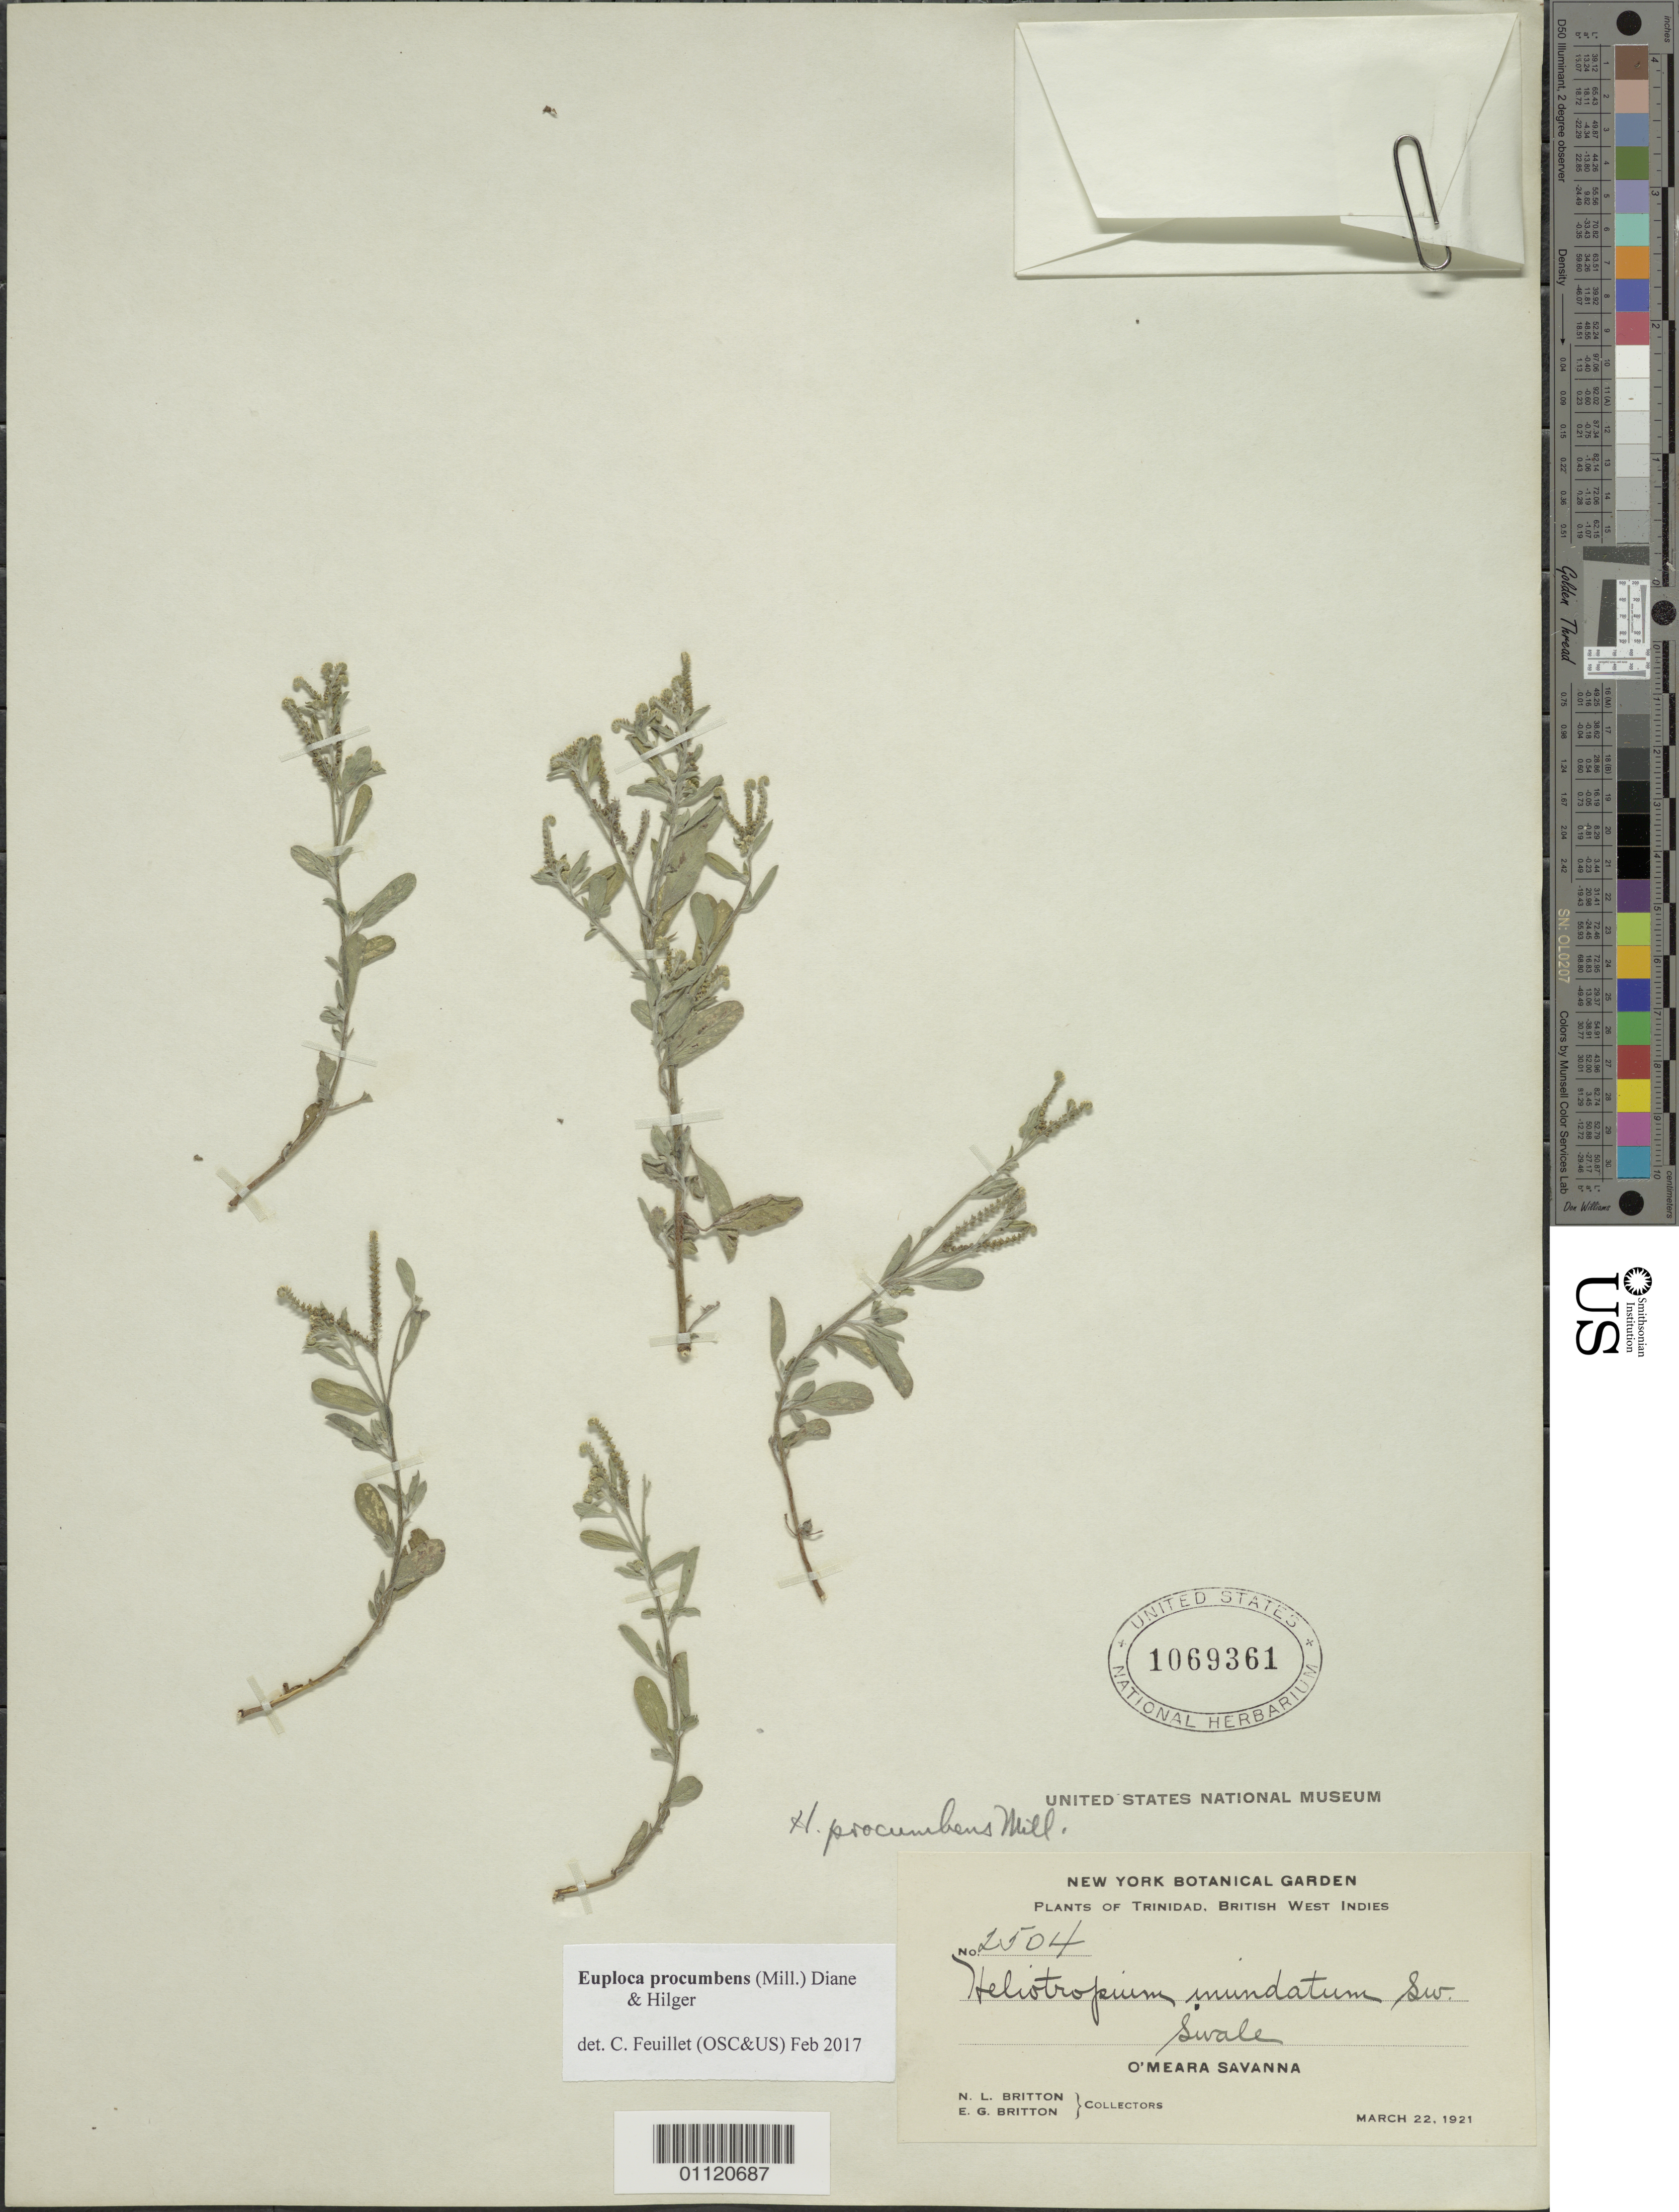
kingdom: Plantae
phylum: Tracheophyta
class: Magnoliopsida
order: Boraginales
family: Heliotropiaceae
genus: Heliotropium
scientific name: Heliotropium procumbens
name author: Mill.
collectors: N. Britton & E. G. Britton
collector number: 2504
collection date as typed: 22 Mar 1921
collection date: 1921-03-22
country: Trinidad and Tobago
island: Trinidad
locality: O'Meara Savanna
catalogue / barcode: US 1069361